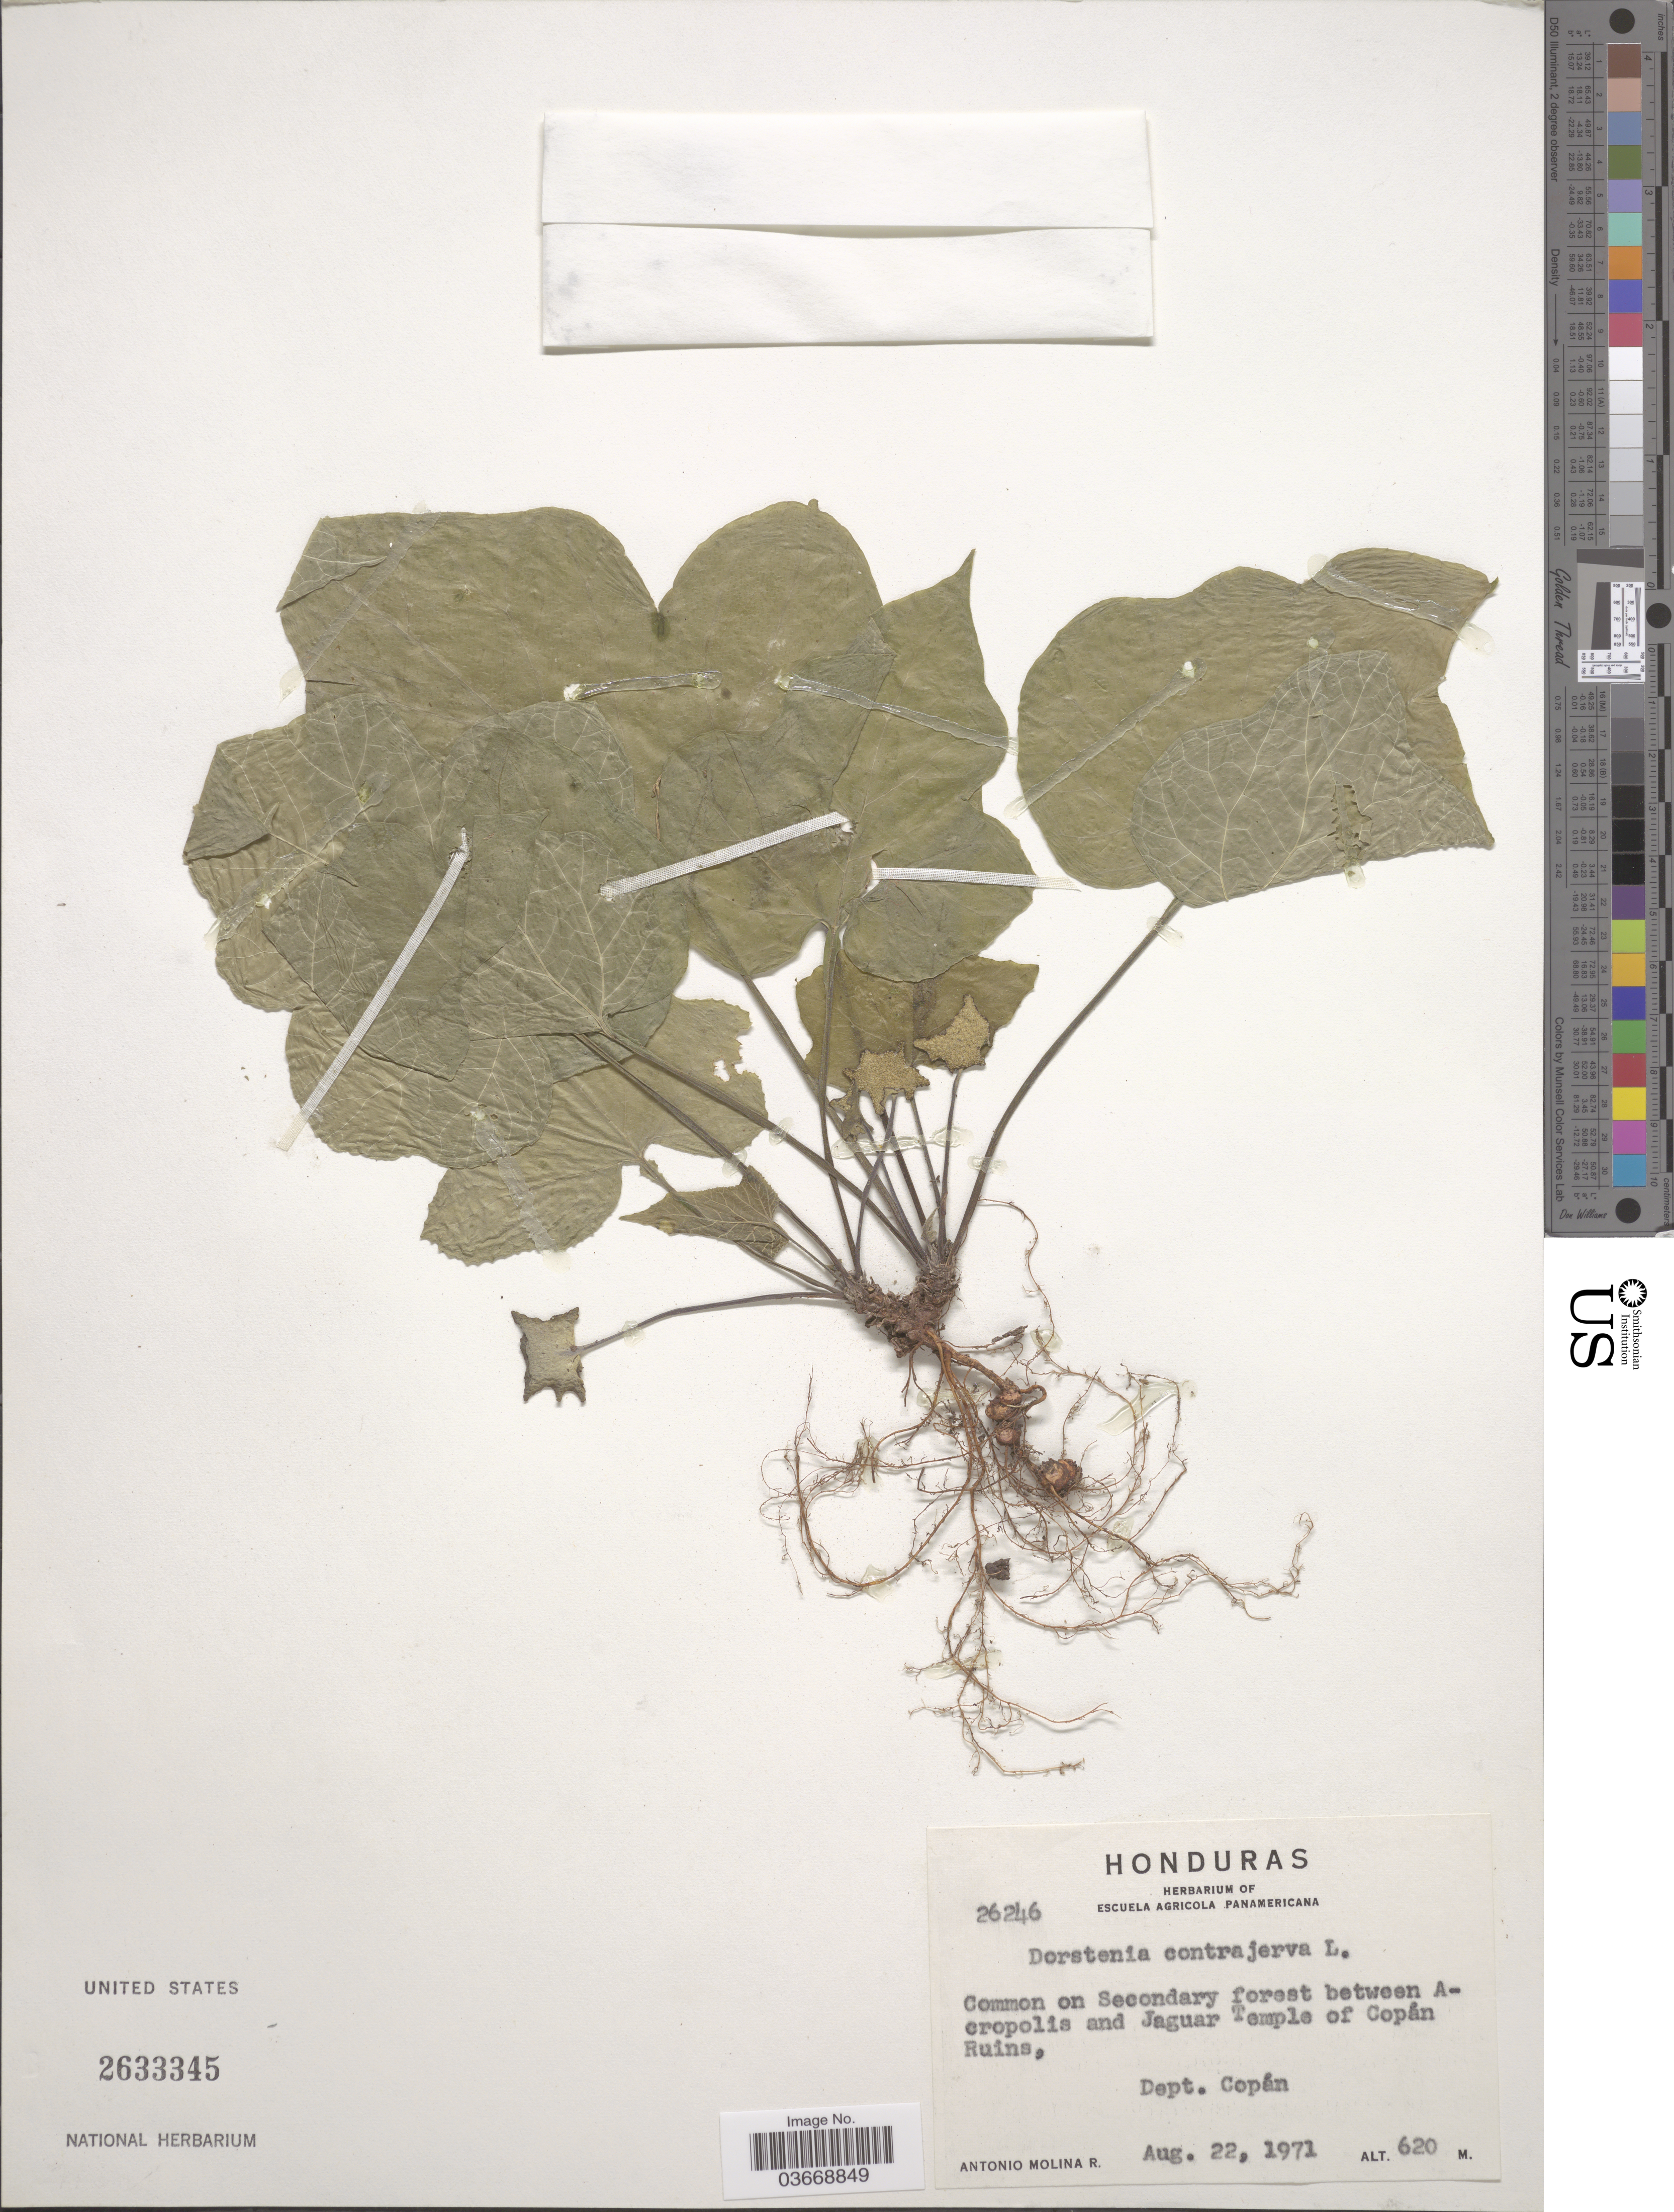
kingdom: Plantae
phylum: Tracheophyta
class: Magnoliopsida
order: Rosales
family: Moraceae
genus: Dorstenia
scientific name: Dorstenia contrajerva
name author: L.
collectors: A. Molina R.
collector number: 26246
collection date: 1971-08-22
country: Honduras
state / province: Copan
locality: Common on Secondary forest between Acropolis and Jaguar Temple of Copán Ruins. Dept. Copán.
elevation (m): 620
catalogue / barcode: US 2633345